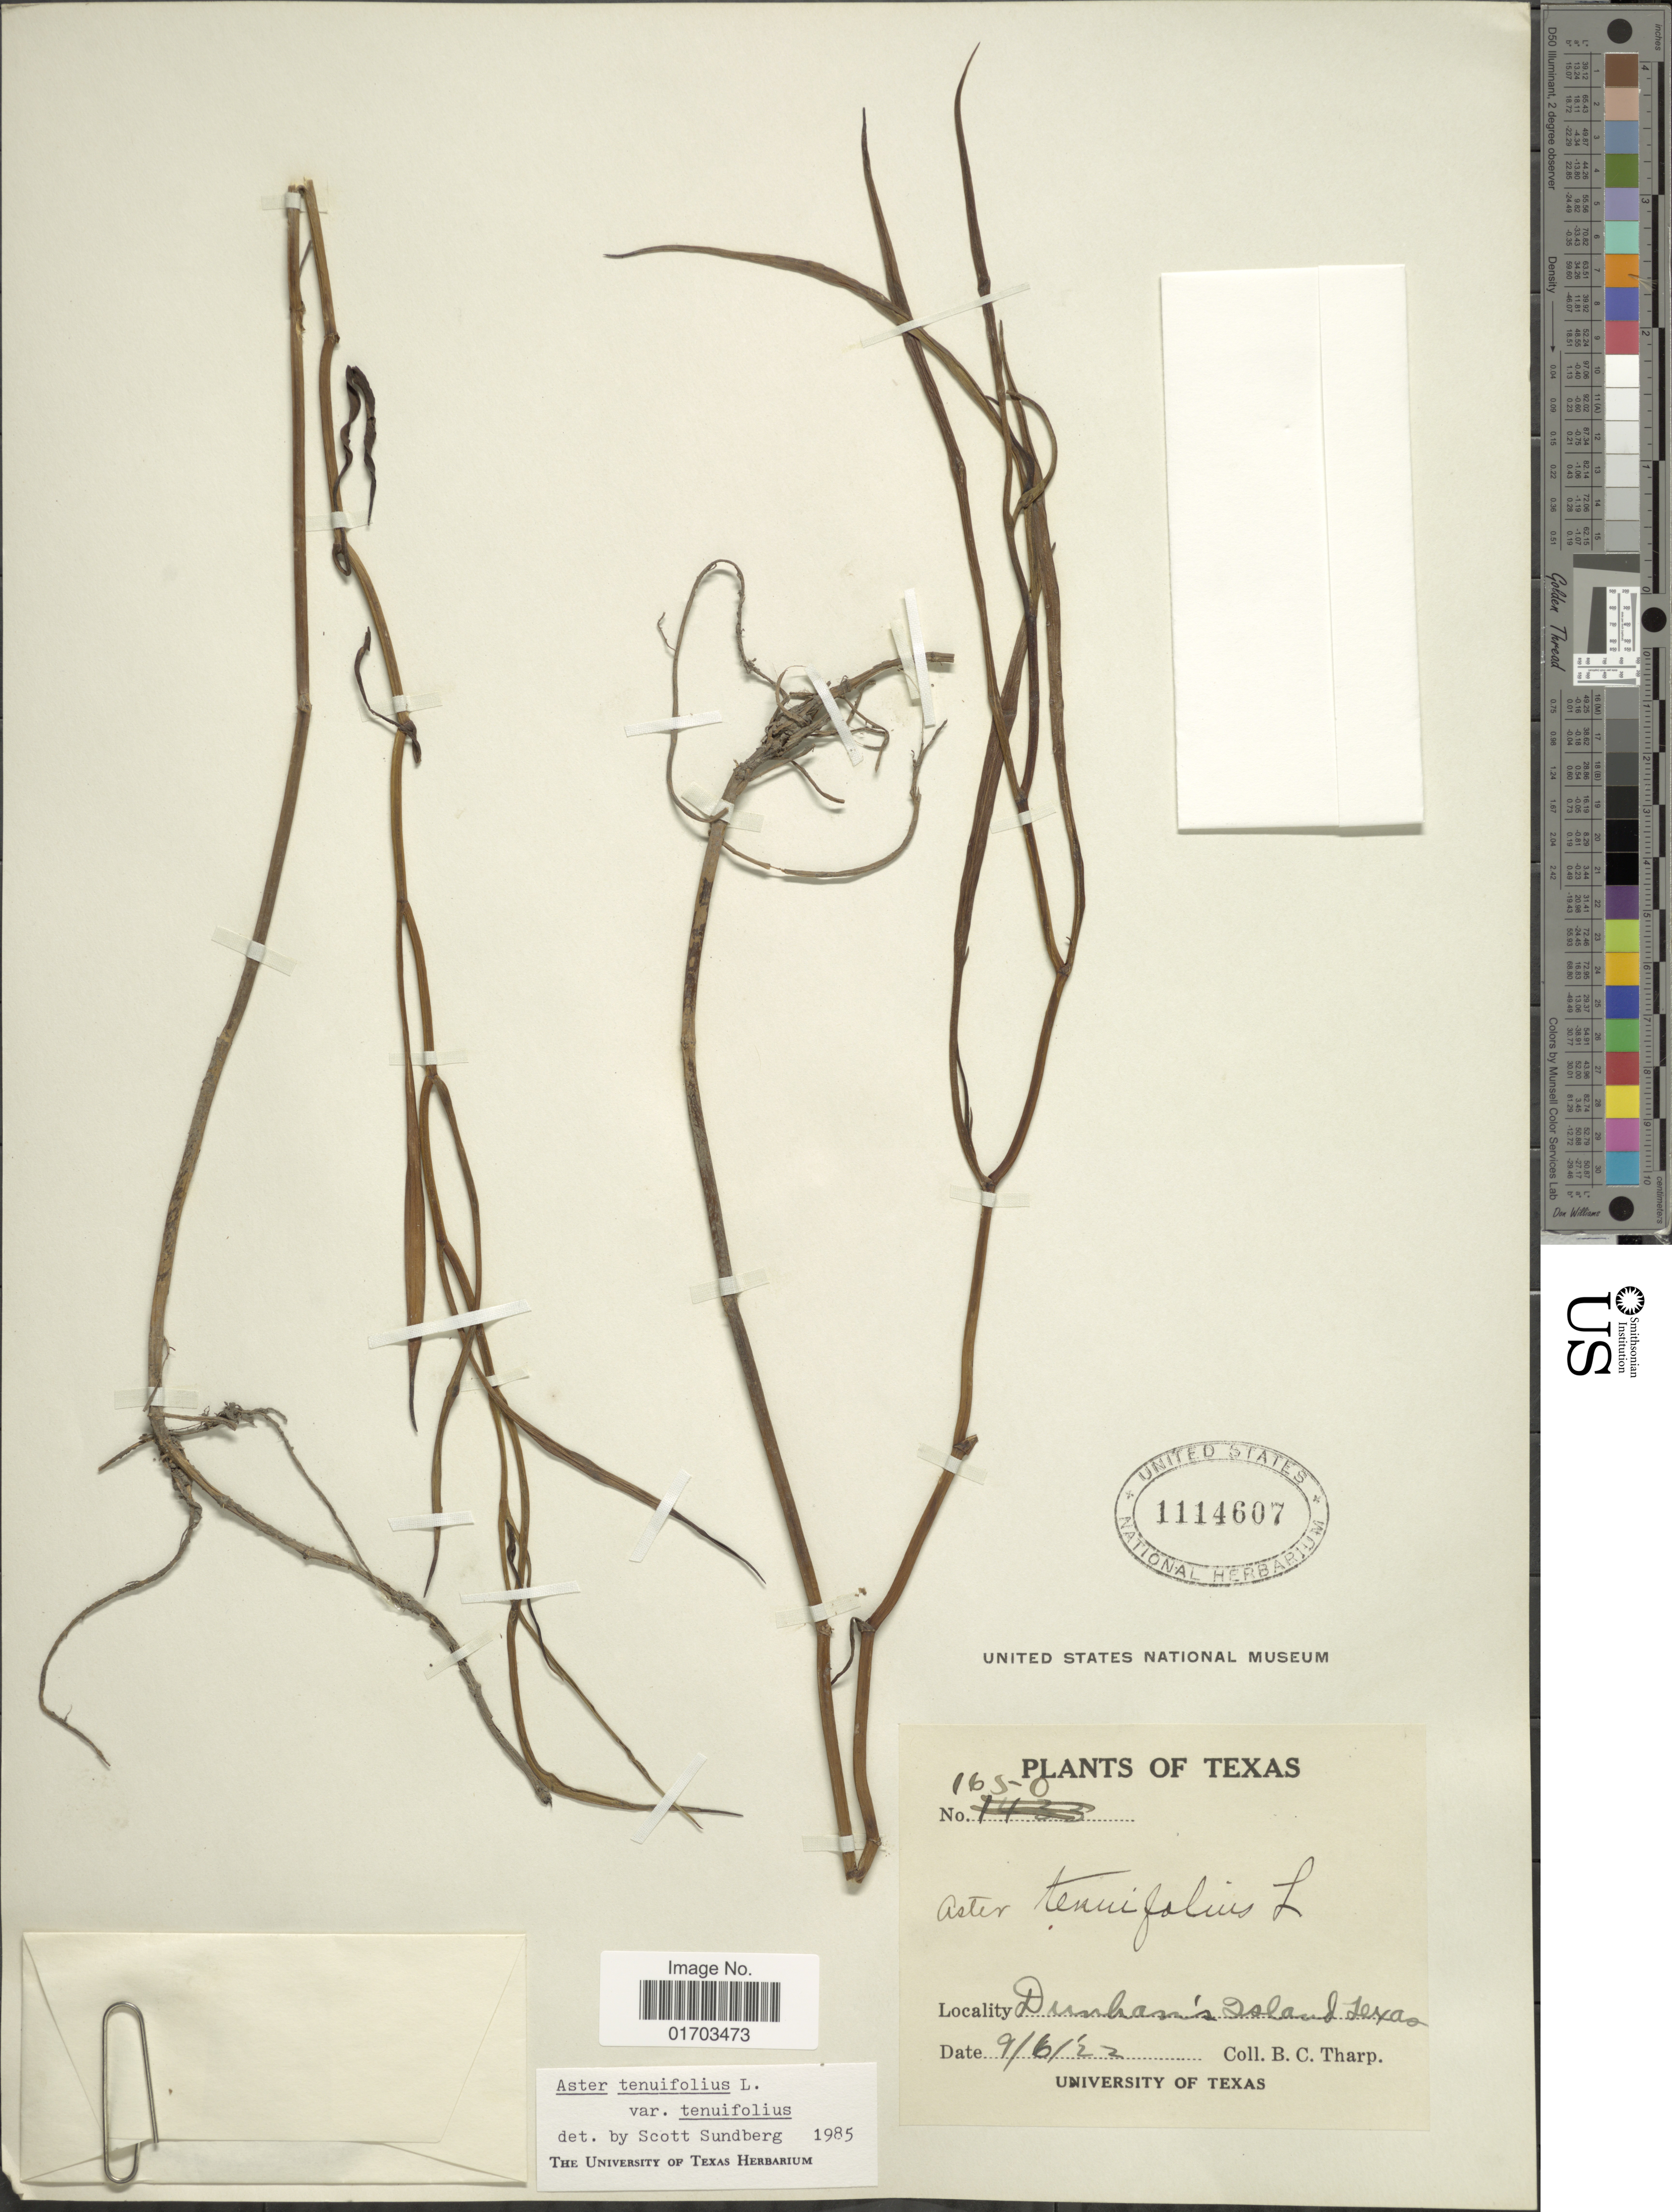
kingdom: Plantae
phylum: Tracheophyta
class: Magnoliopsida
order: Asterales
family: Asteraceae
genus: Symphyotrichum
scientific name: Symphyotrichum tenuifolium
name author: (L.) G.L. Nesom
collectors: B. C. Tharp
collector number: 1650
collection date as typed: Transcribed d/m/y: 6/9/22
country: United States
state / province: Texas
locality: Dunham's Island.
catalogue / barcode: US 1114607